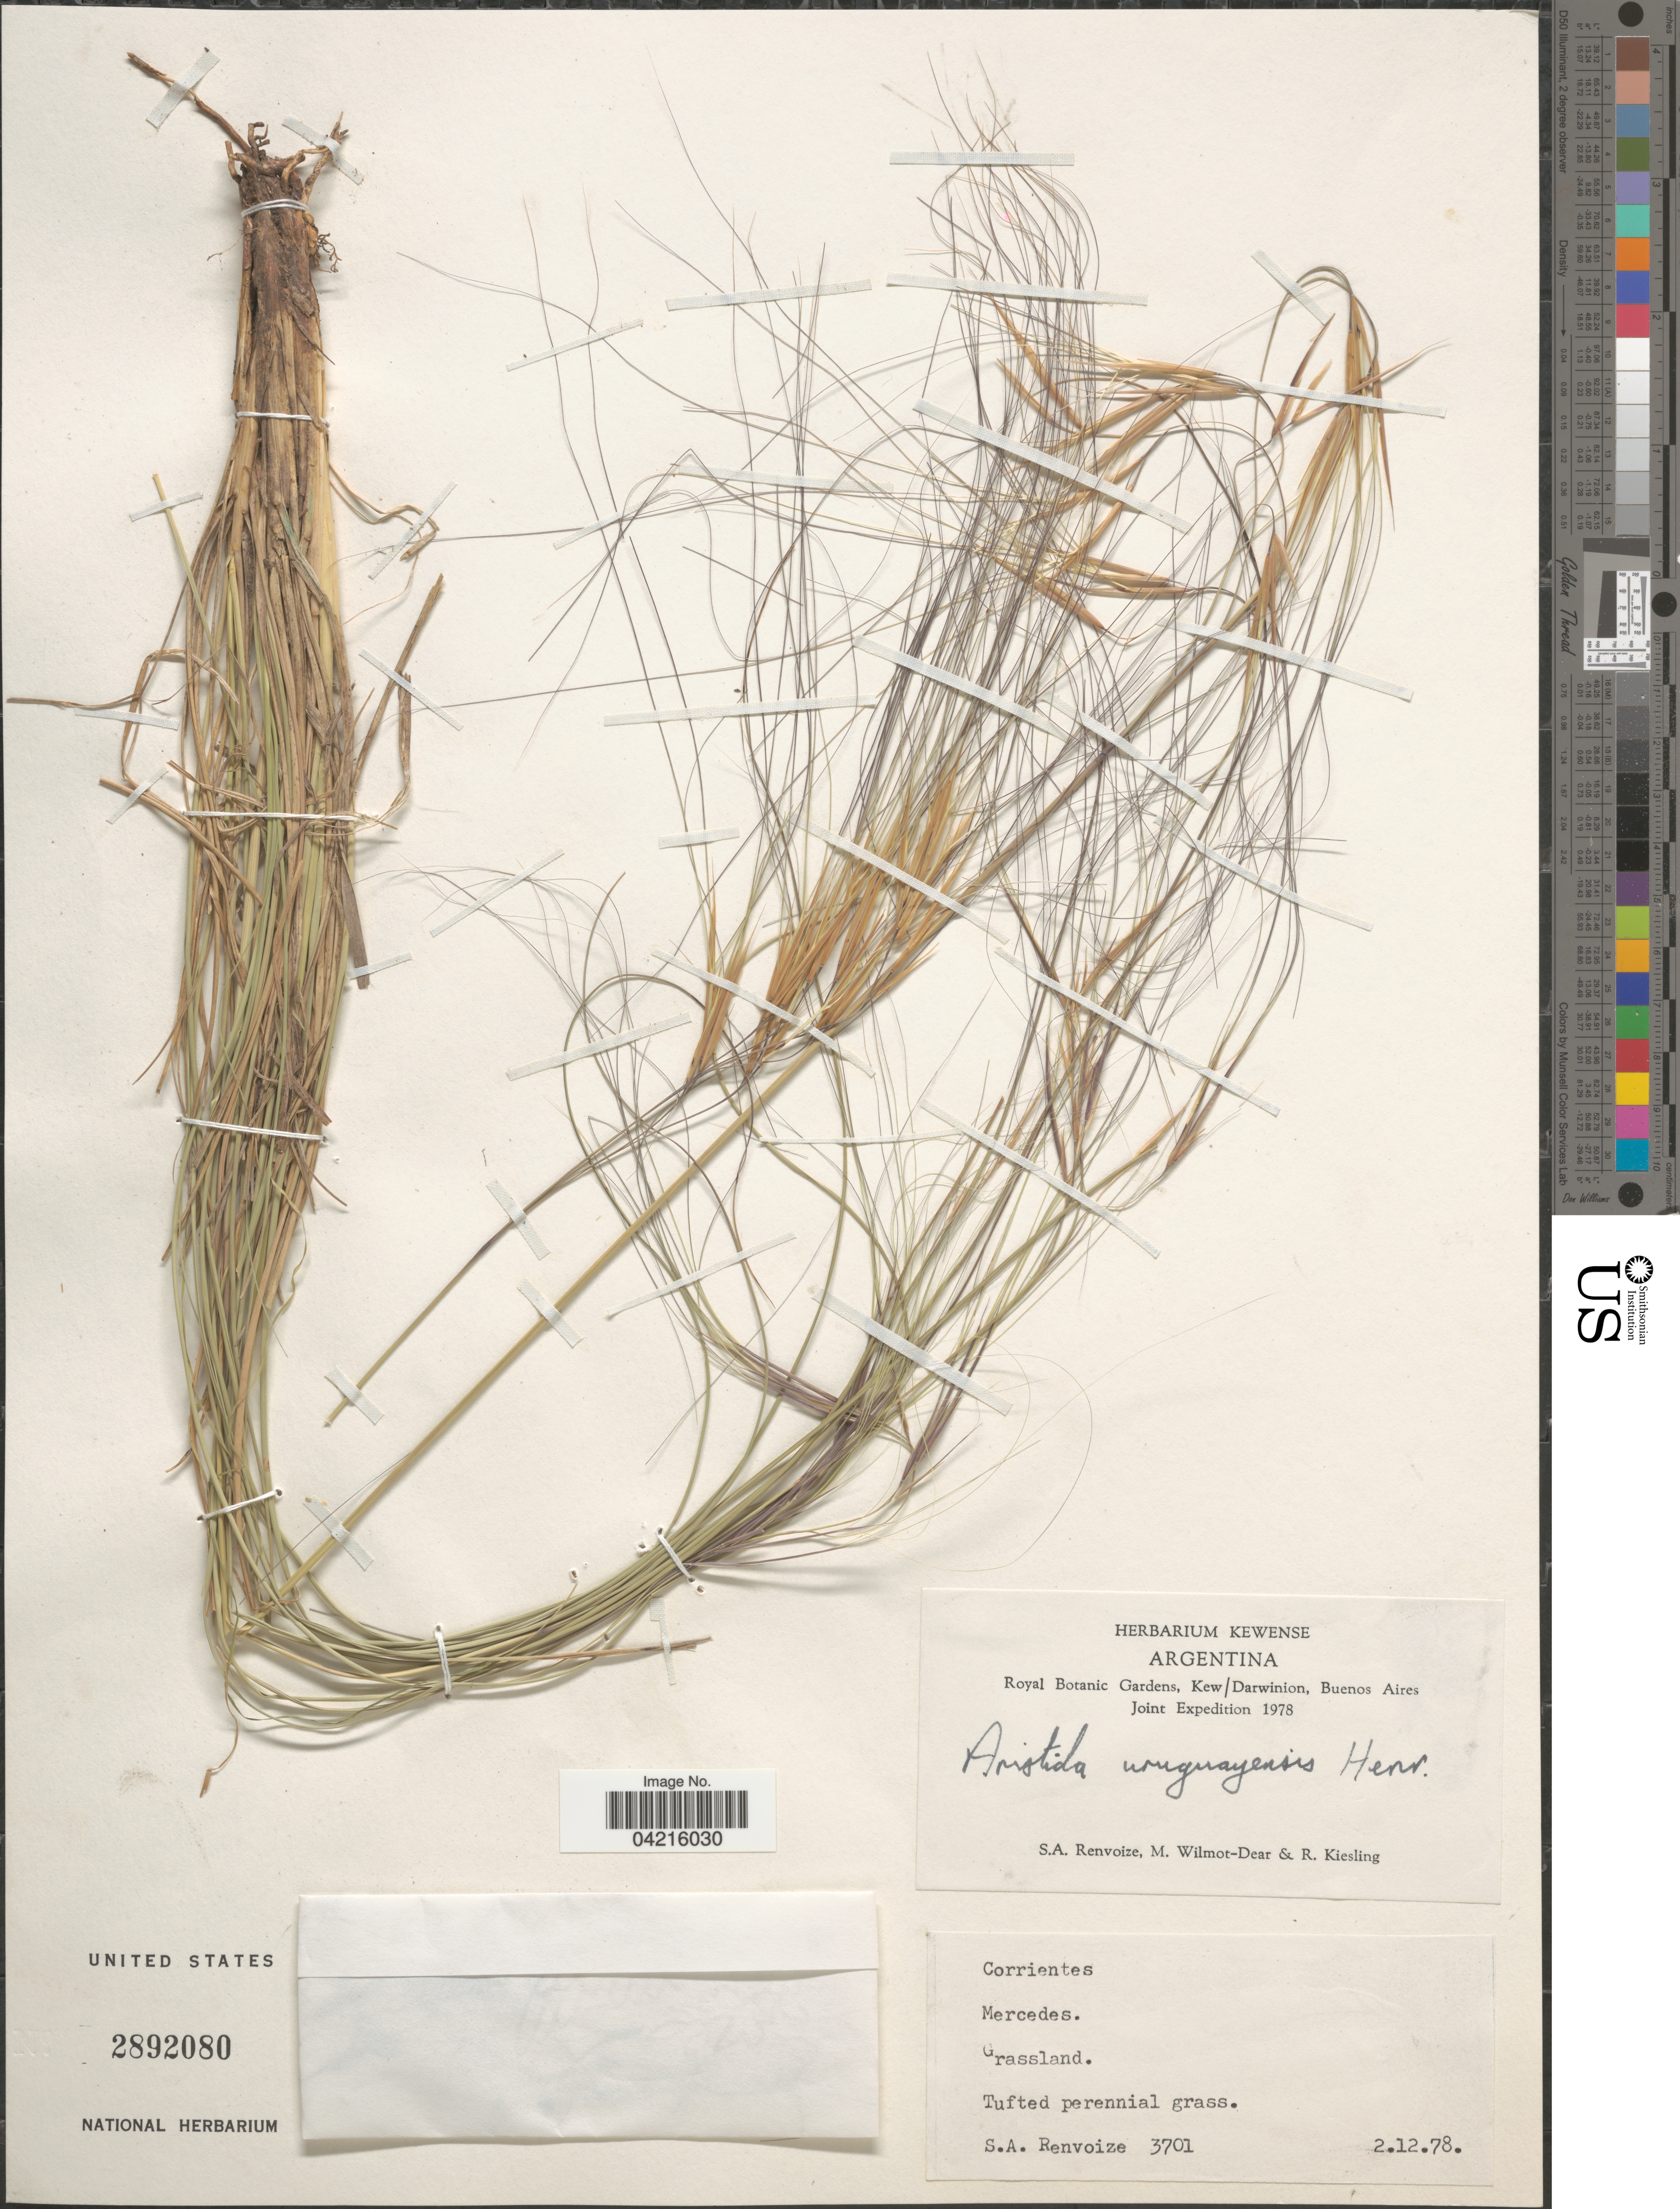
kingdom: Plantae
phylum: Tracheophyta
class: Liliopsida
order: Poales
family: Poaceae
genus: Aristida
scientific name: Aristida uruguayensis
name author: Henr.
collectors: S. A. Renvoize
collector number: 3701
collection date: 1978-12-02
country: Argentina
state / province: Corrientes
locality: Royal Botanic Gardens, Kew/Darwinion, Buenos Aires Joint Expedition 1978. Mercedes. Grassland.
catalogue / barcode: US 2892080